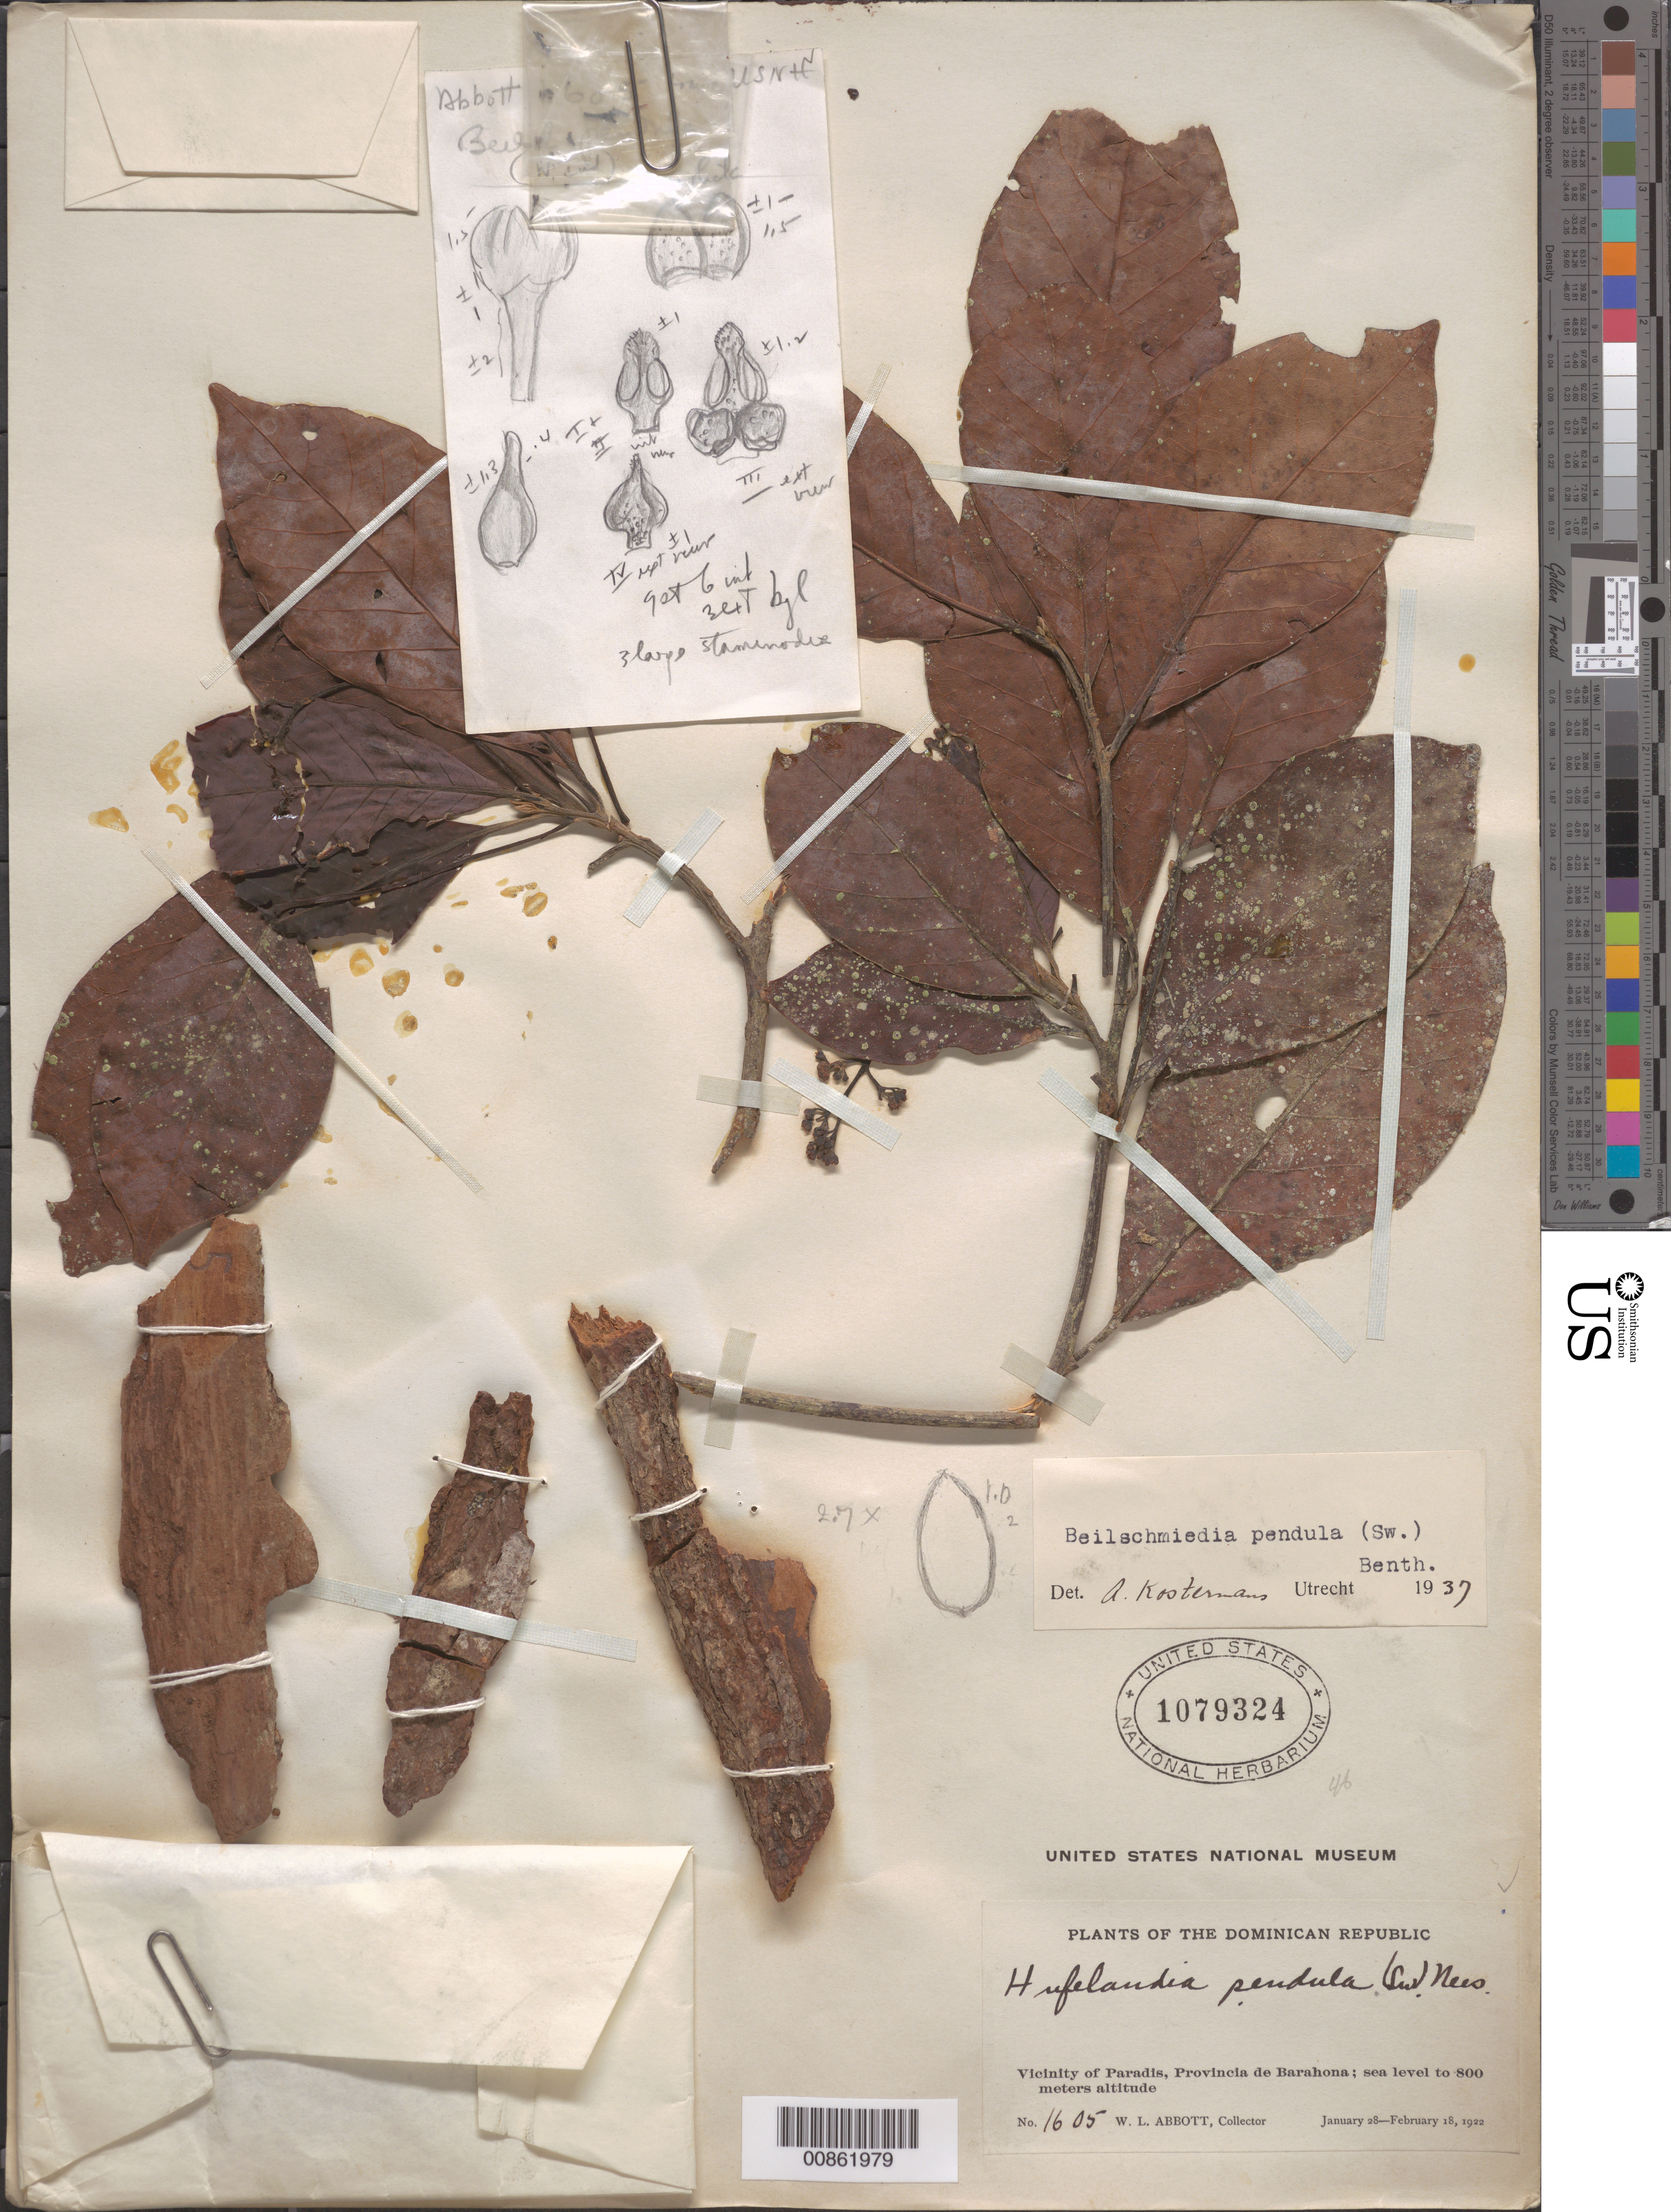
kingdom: Plantae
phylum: Tracheophyta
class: Magnoliopsida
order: Laurales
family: Lauraceae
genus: Beilschmiedia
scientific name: Beilschmiedia pendula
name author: (Sw.) Hemsl.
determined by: Kostermans, A. J. G. H.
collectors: W. L. Abbott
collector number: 1605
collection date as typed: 28 Jan 1922 to 18 Feb 1922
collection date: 1922-01-28/1922-02-18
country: Dominican Republic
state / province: Barahona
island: Hispaniola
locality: Vicinity of Paradis.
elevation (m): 0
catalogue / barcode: US 1079324